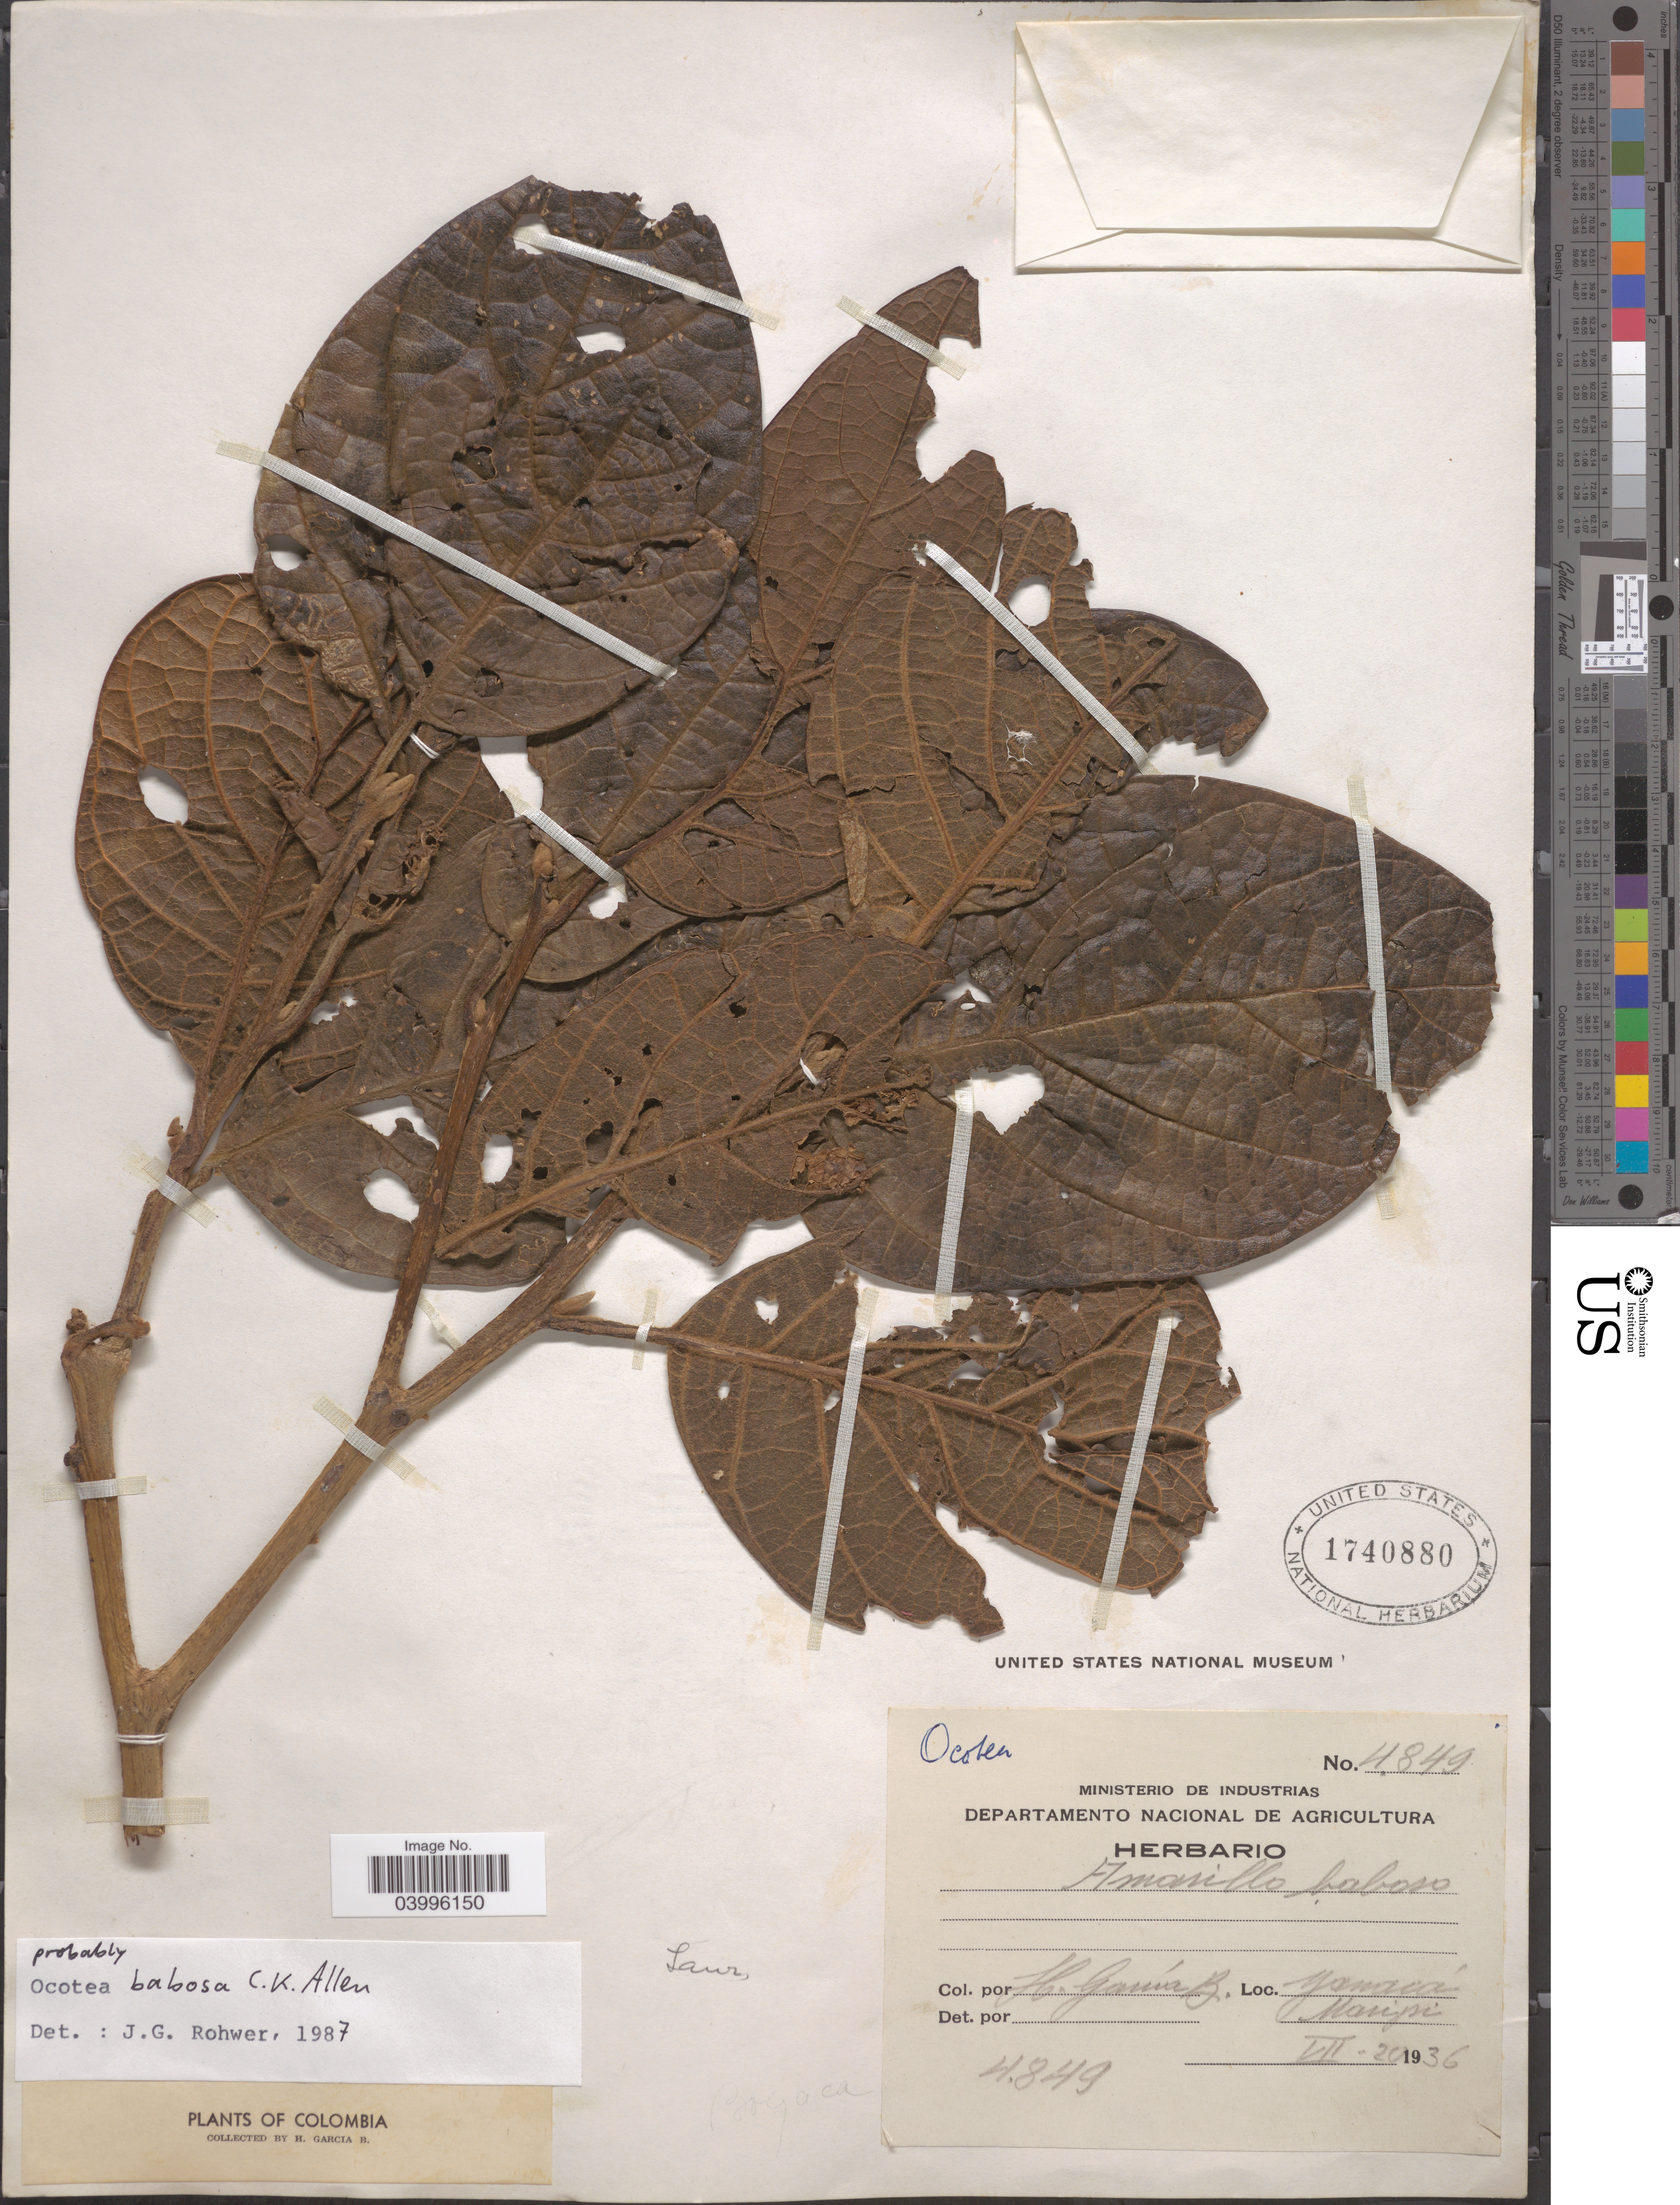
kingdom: Plantae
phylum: Tracheophyta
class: Magnoliopsida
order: Laurales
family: Lauraceae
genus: Ocotea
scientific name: Ocotea babosa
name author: C.K. Allen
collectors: H. García B.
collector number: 4849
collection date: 1936-07-20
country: Colombia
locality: Yanacá Maripi.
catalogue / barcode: US 1740880